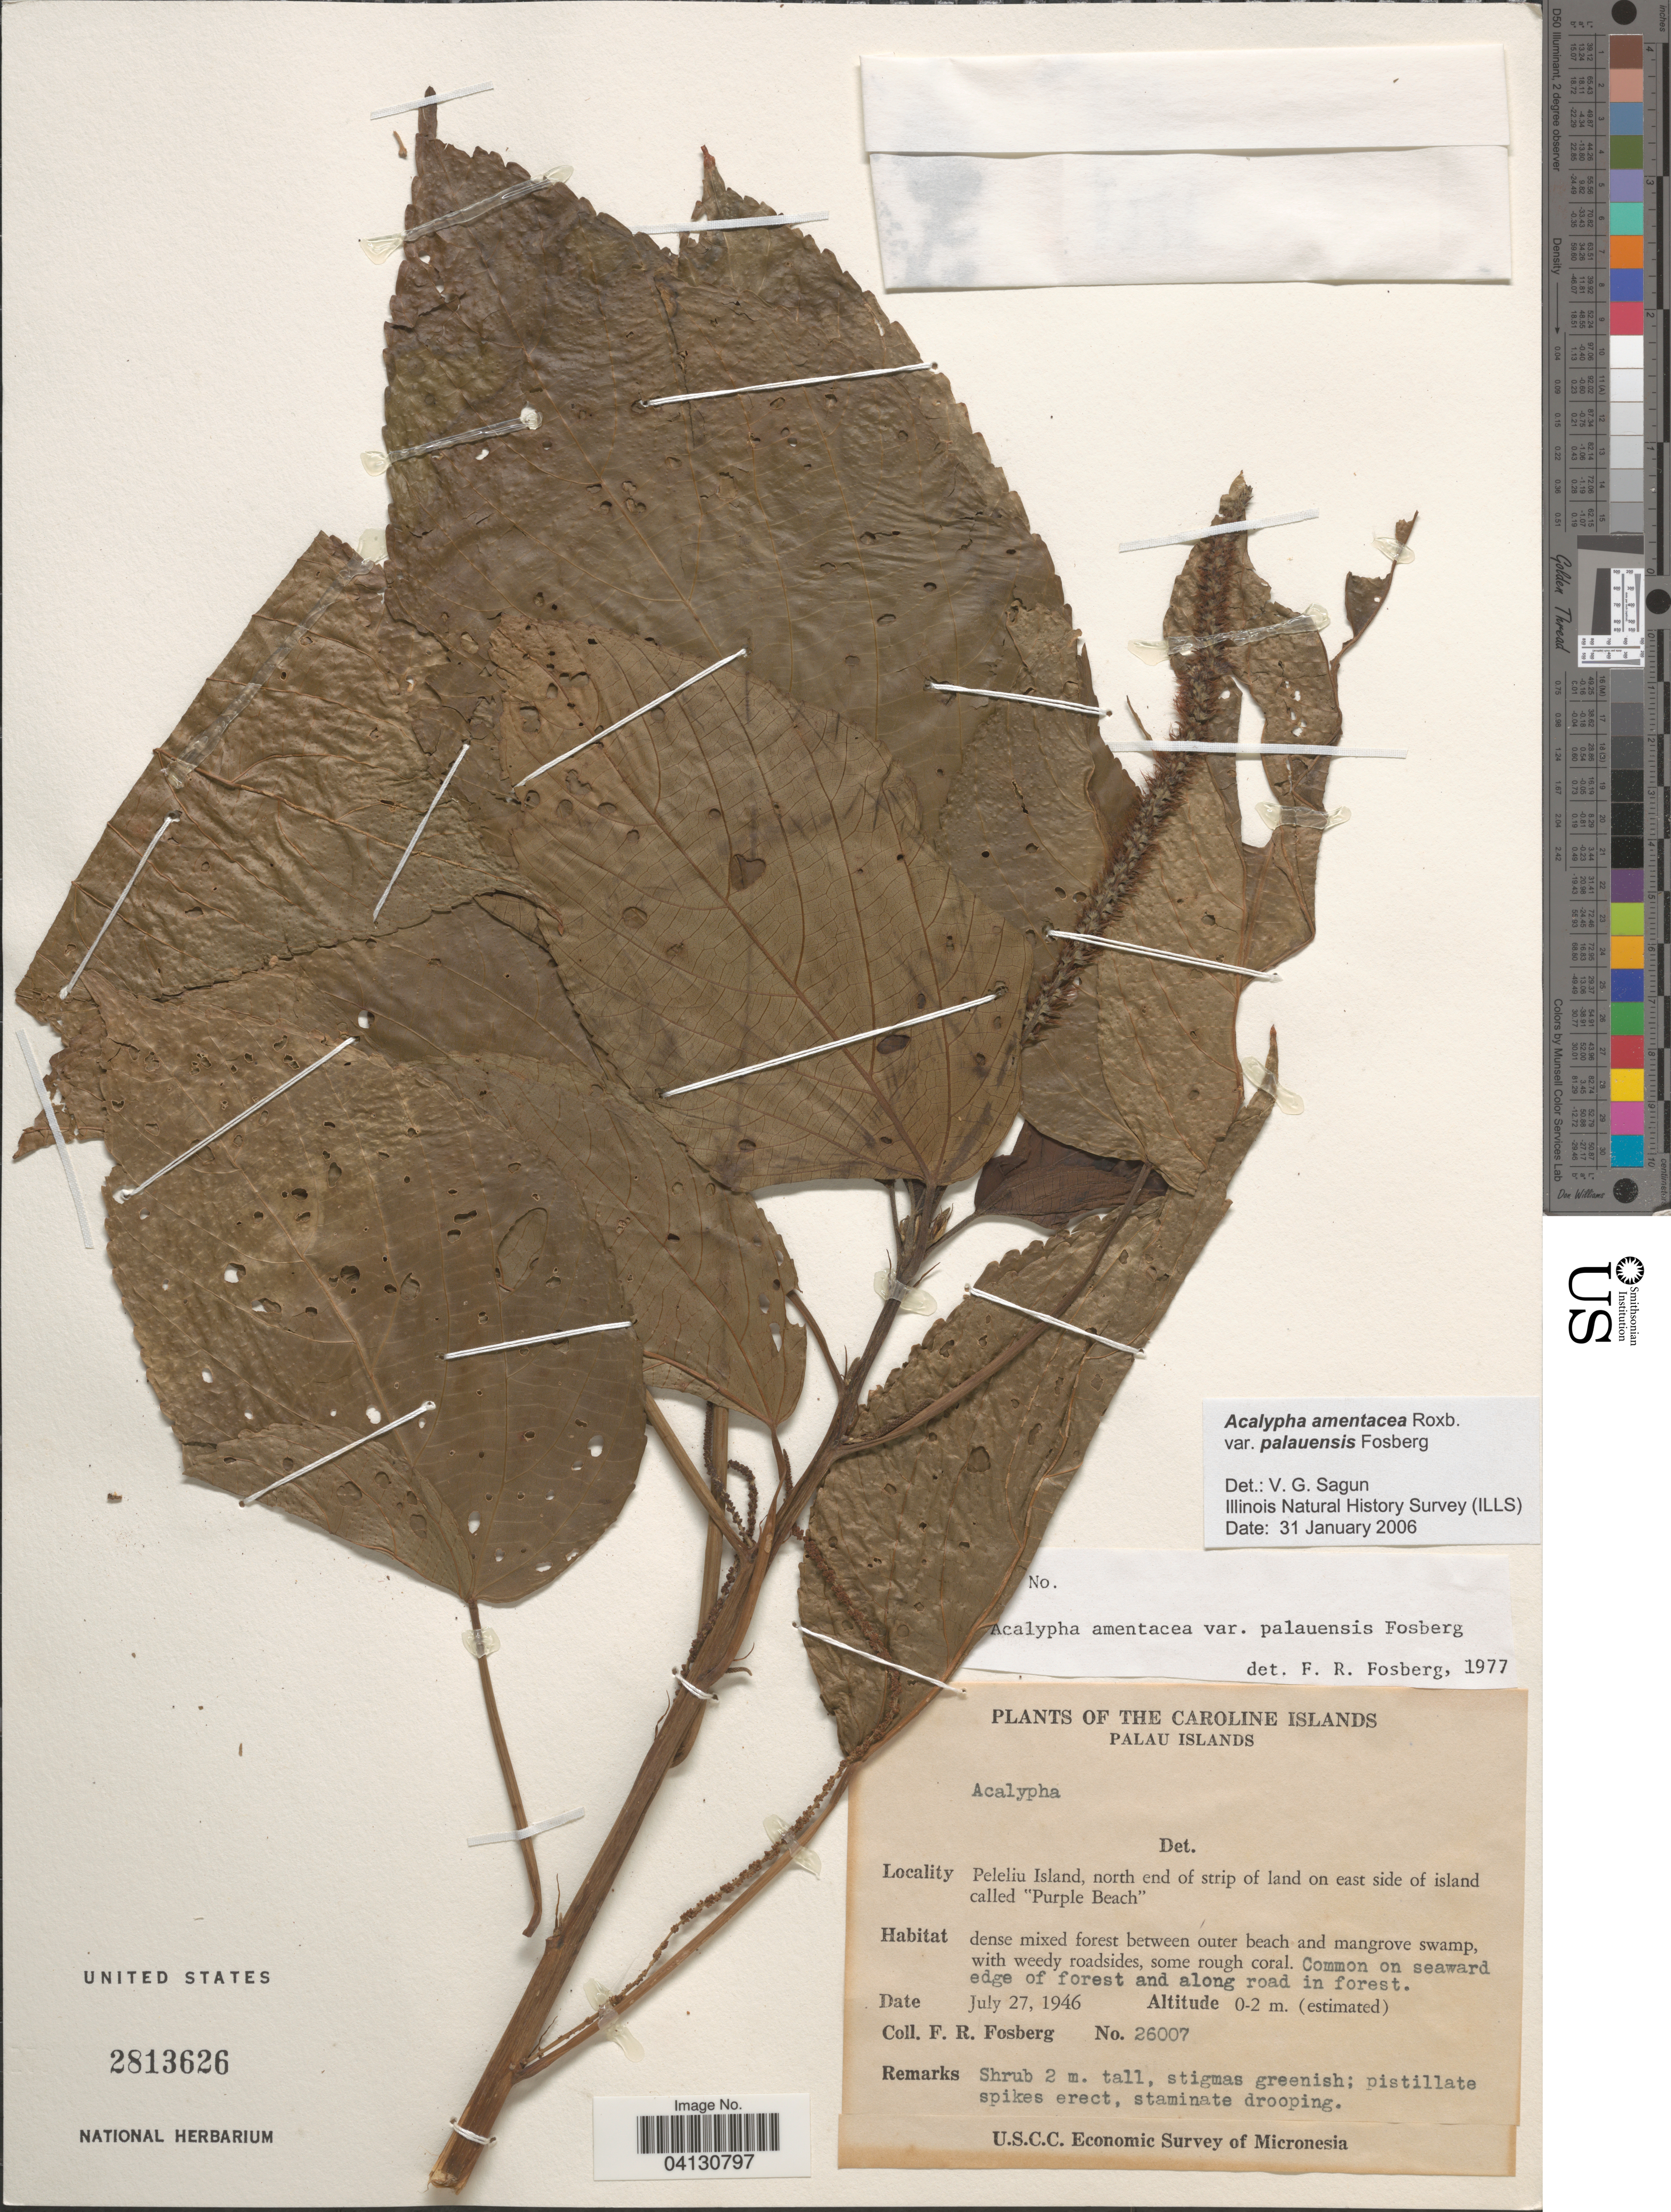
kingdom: Plantae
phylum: Tracheophyta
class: Magnoliopsida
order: Malpighiales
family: Euphorbiaceae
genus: Acalypha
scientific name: Acalypha amentacea var. palauensis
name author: Fosberg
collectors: F. R. Fosberg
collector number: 26007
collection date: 1946-07-27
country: Palau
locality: The Caroline Islands. Palau Islands. Peleliu Island, north end of strip of land on east side of island called "Purple Beach". U.S.C.C. Economic Survey of Micronesia.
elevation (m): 0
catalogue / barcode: US 2813626